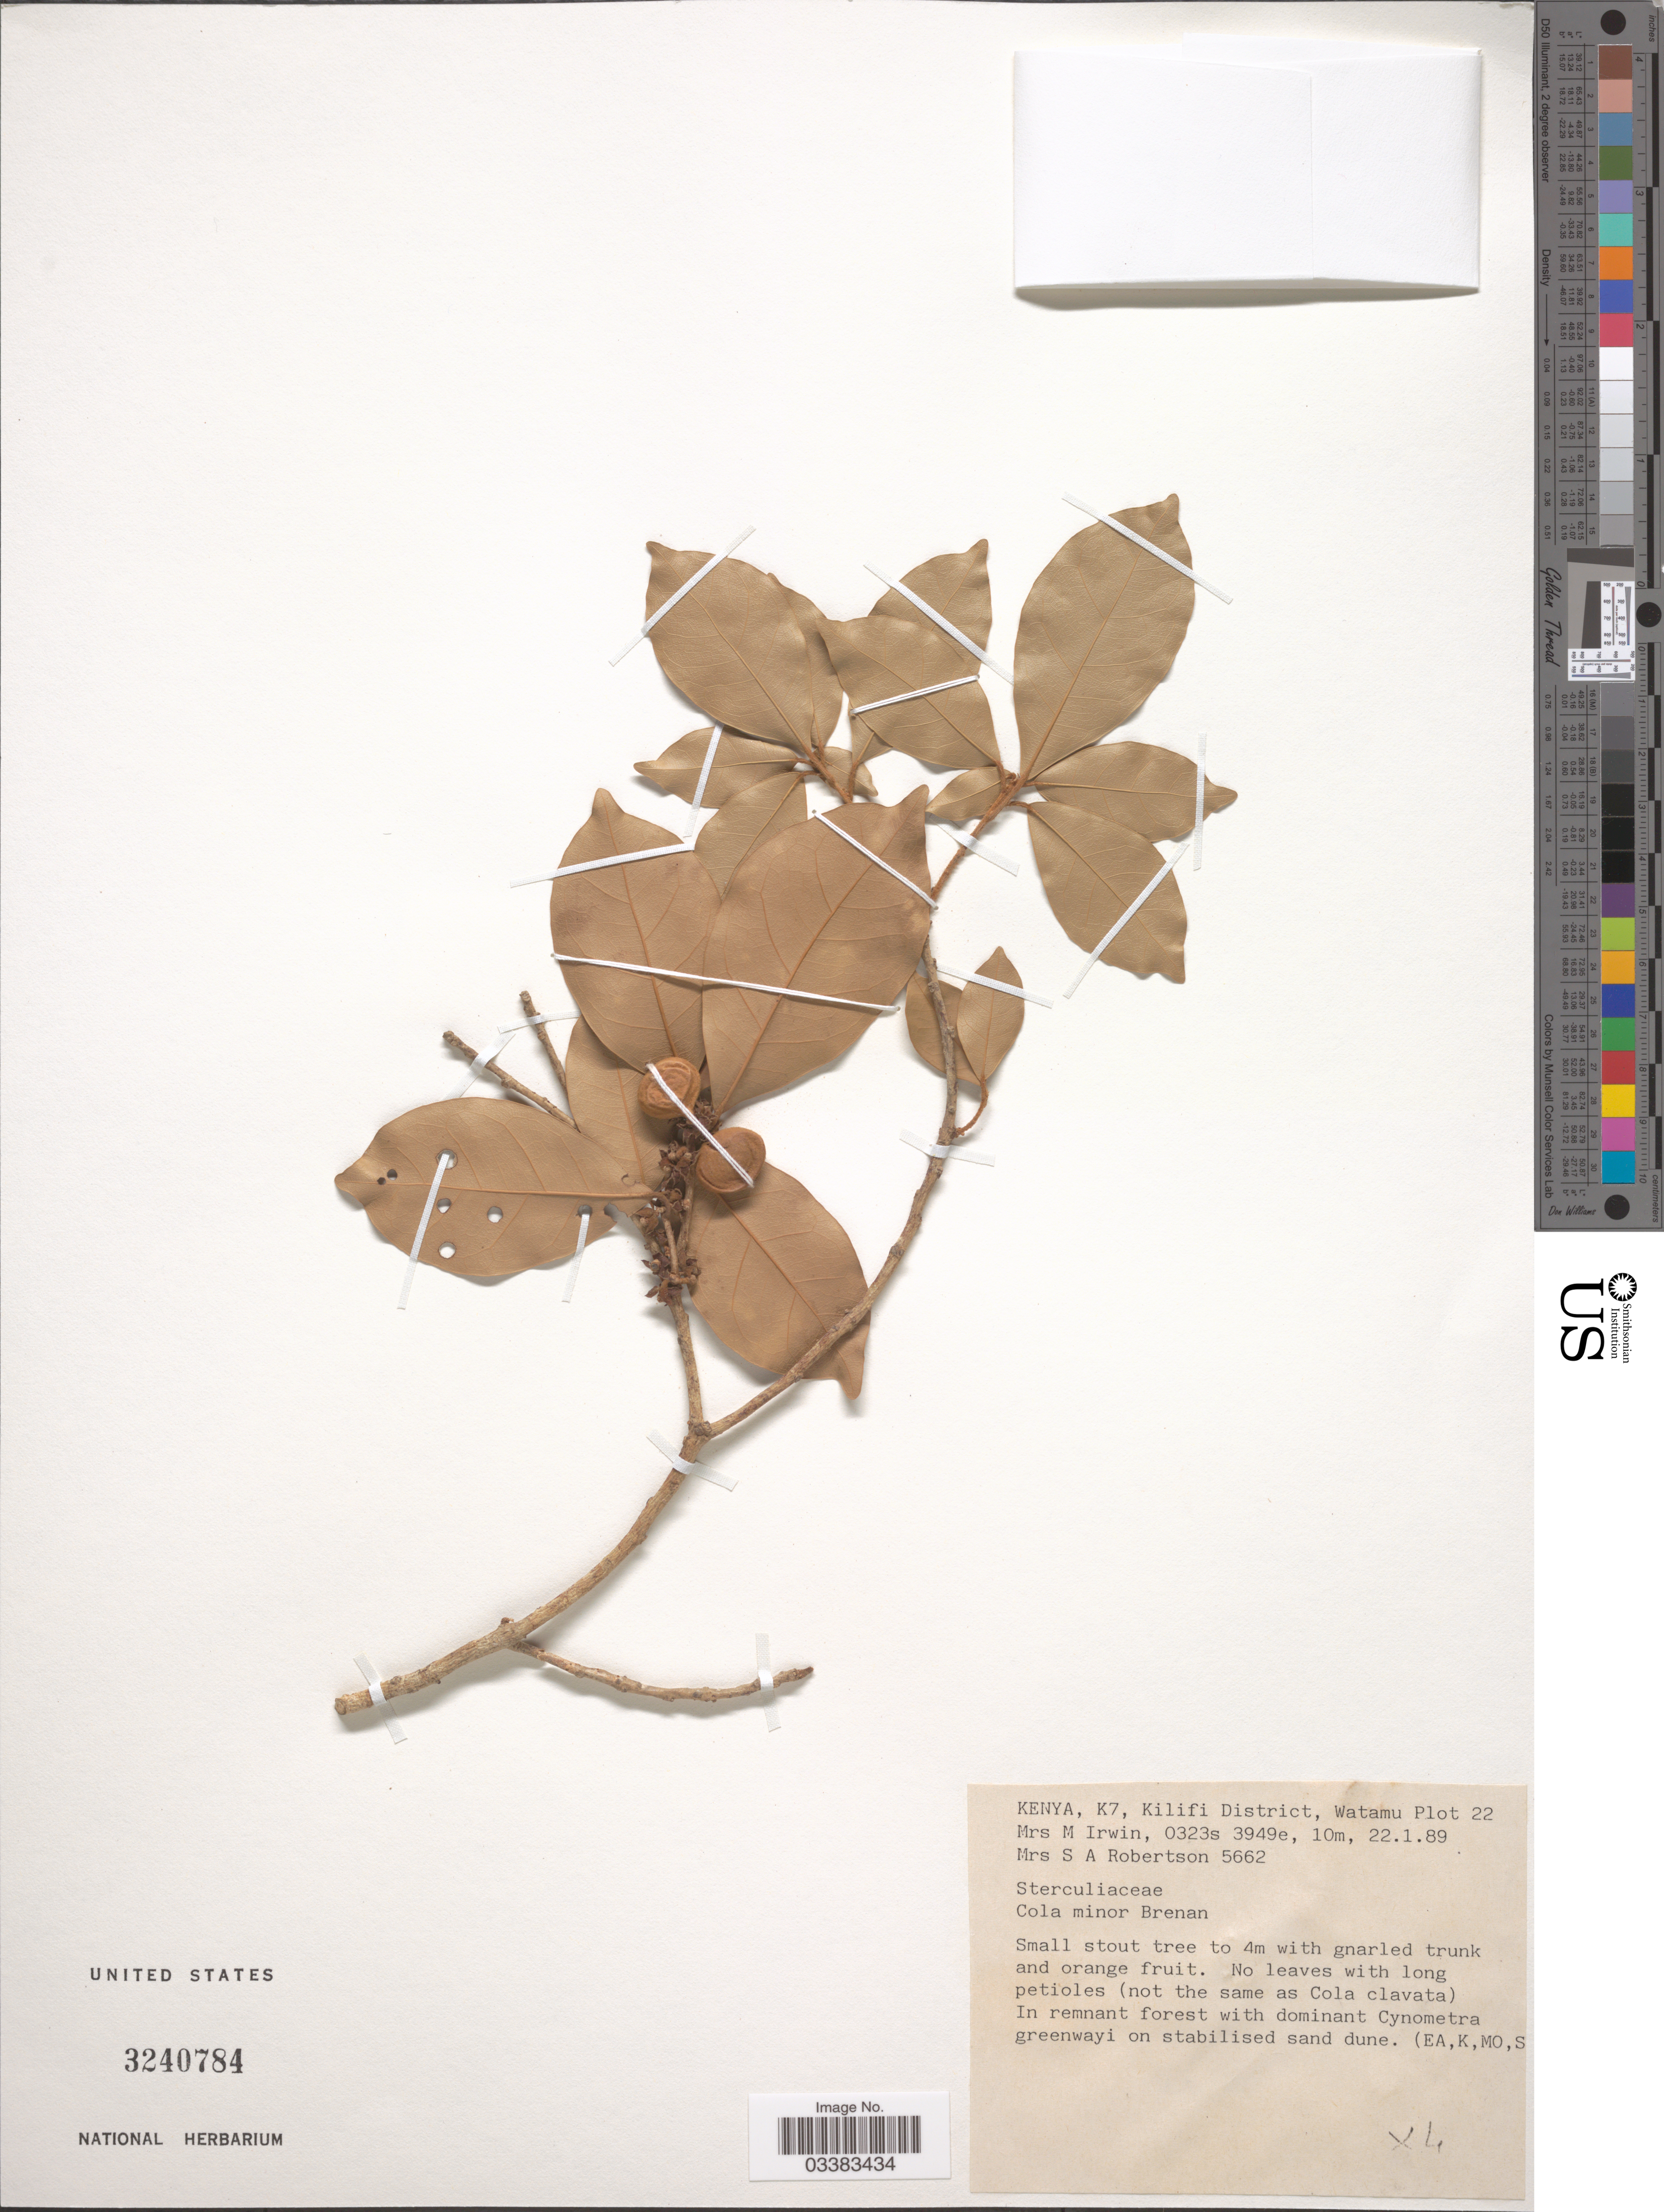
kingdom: Plantae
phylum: Tracheophyta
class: Magnoliopsida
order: Malvales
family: Malvaceae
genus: Cola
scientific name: Cola minor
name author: Brenan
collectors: M. Irwin & S. Robertson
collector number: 5662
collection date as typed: Transcribed d/m/y: 22/1/89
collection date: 1989-01-22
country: Kenya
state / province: Kilifi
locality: K7. Kilifi District, Watamu Plot 22.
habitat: in remnant forest with dominant Cynometra greenwayi on stabilised sand dune.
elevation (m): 10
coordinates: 0323s, 3949e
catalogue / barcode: US 3240784